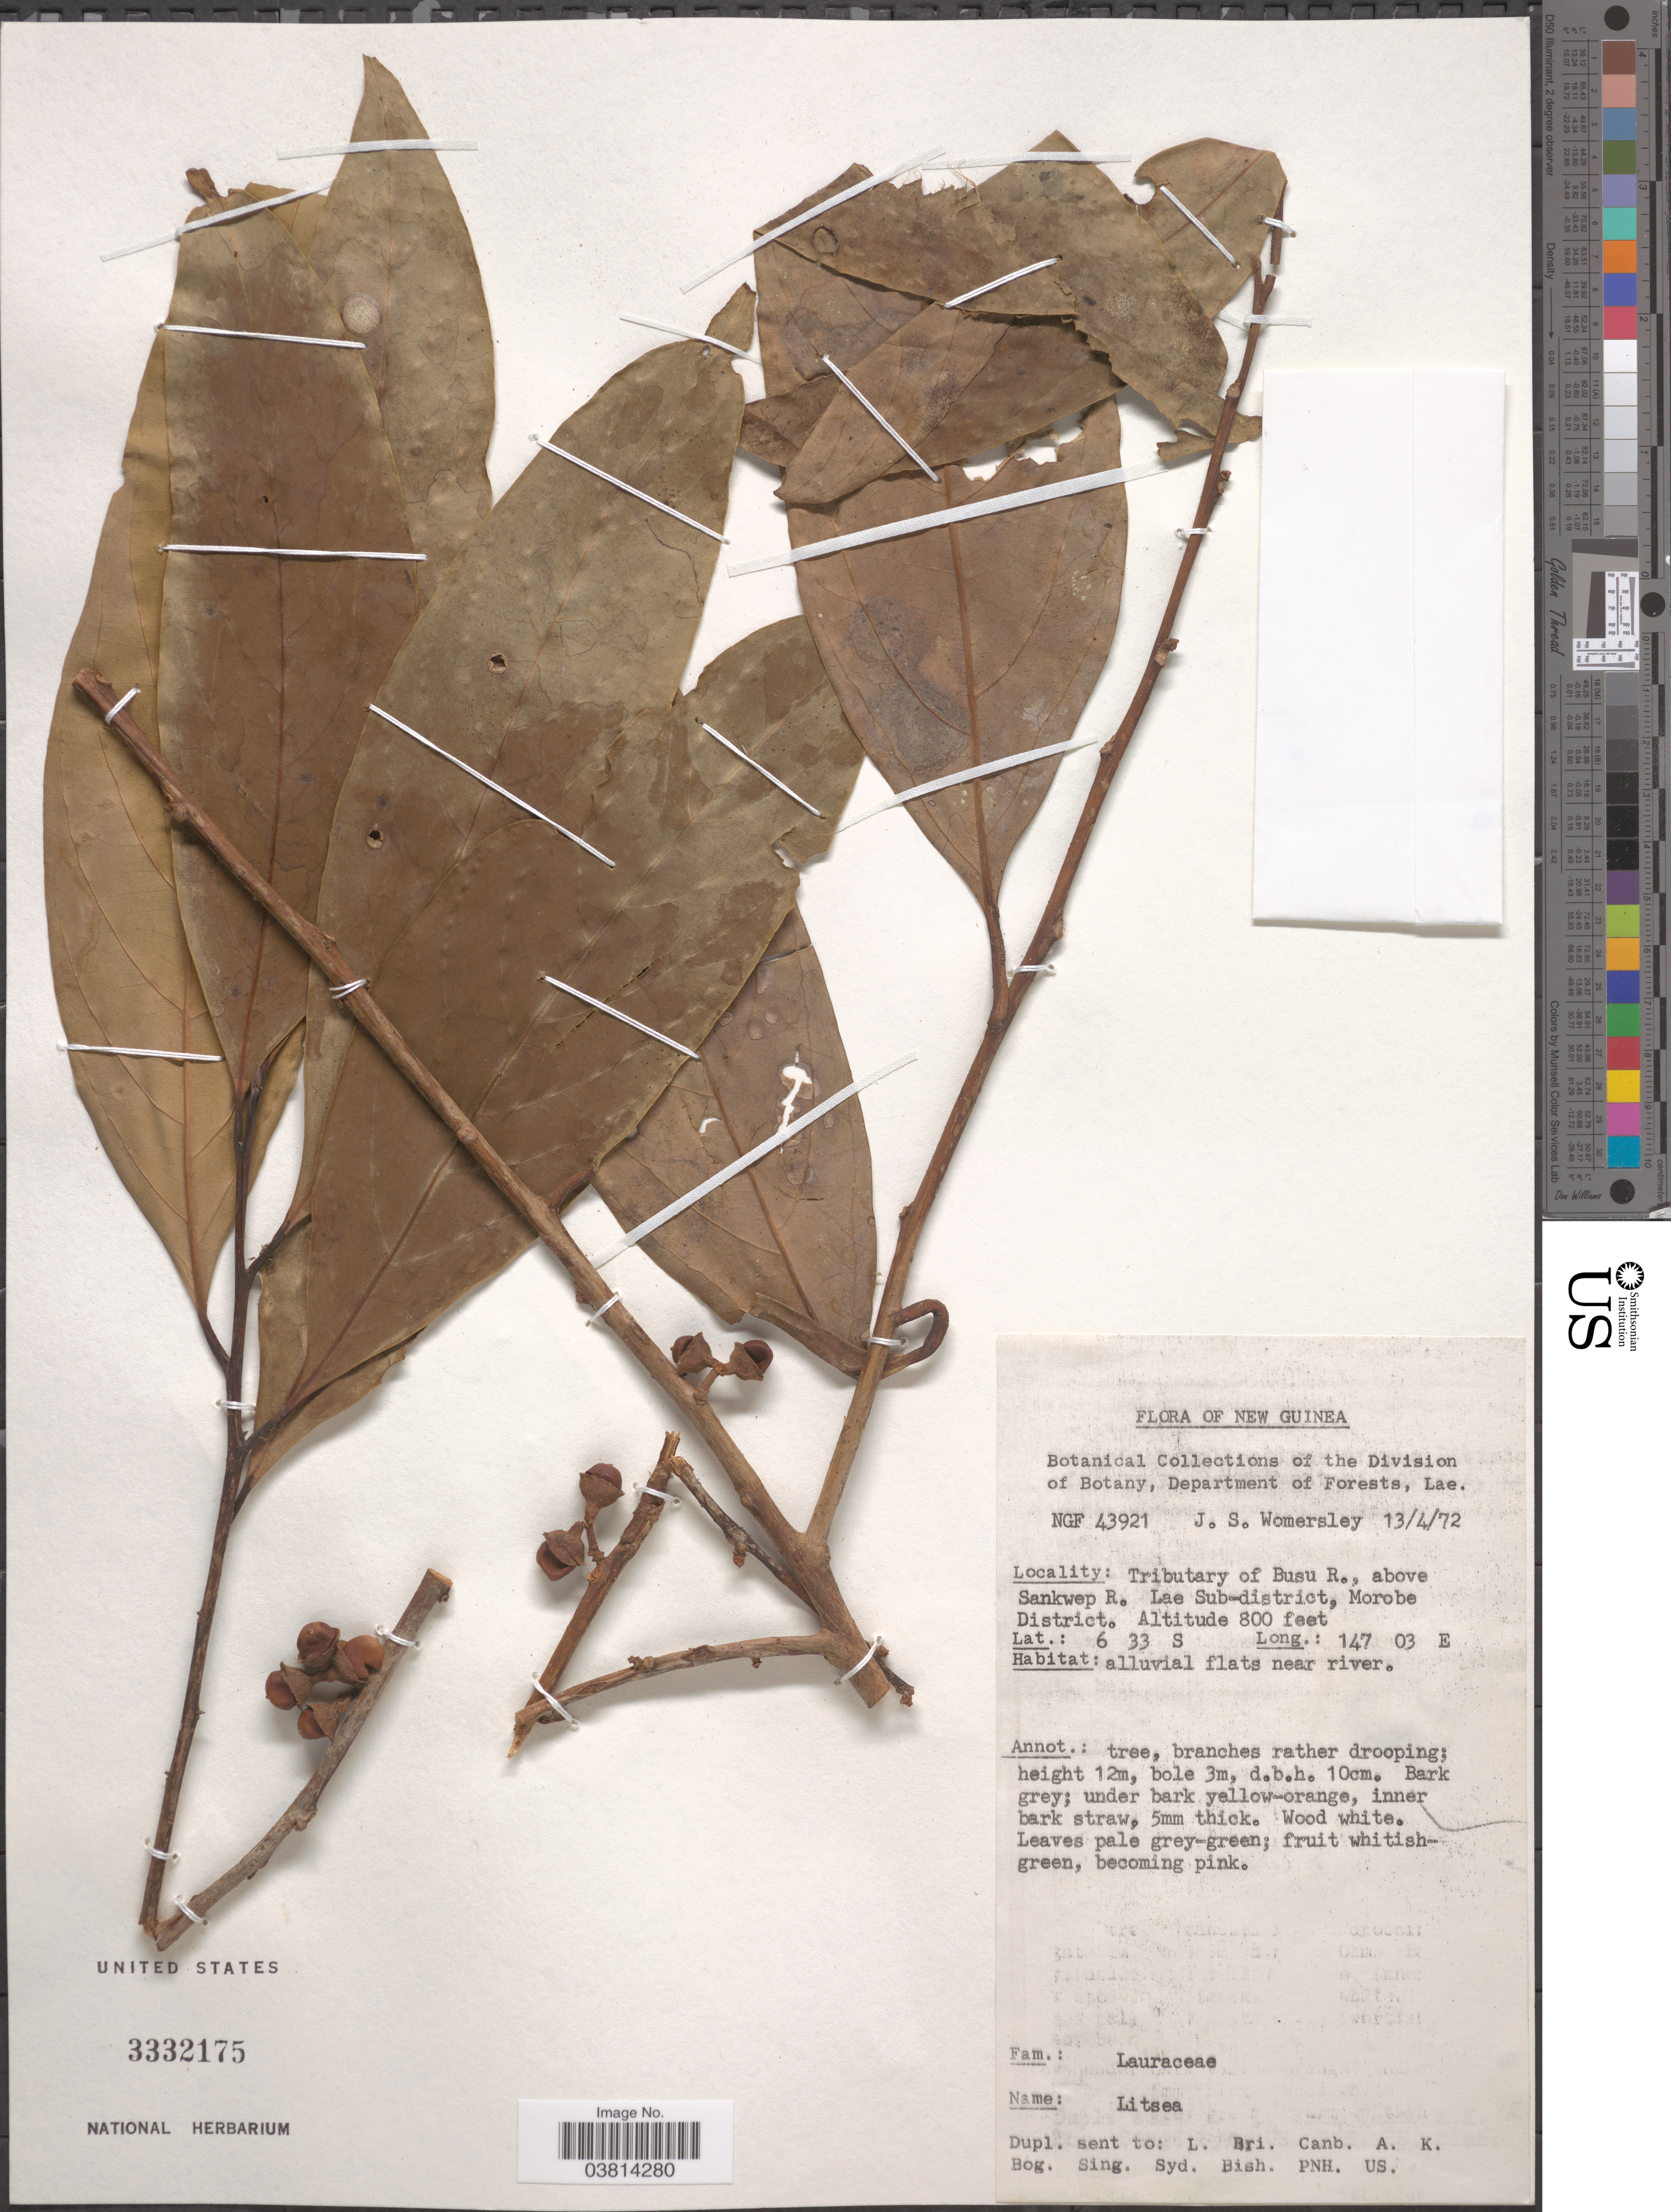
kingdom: Plantae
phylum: Tracheophyta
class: Magnoliopsida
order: Laurales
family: Lauraceae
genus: Litsea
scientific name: Litsea sp.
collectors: J. S. Womersley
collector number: NGF 43921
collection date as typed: Transcribed d/m/y: 13/4/72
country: Papua New Guinea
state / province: Morobe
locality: New Guinea. Tributary of Busu R., above Sankwep R. Lae Sub-district, Morobe District.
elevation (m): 244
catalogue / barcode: US 3332175